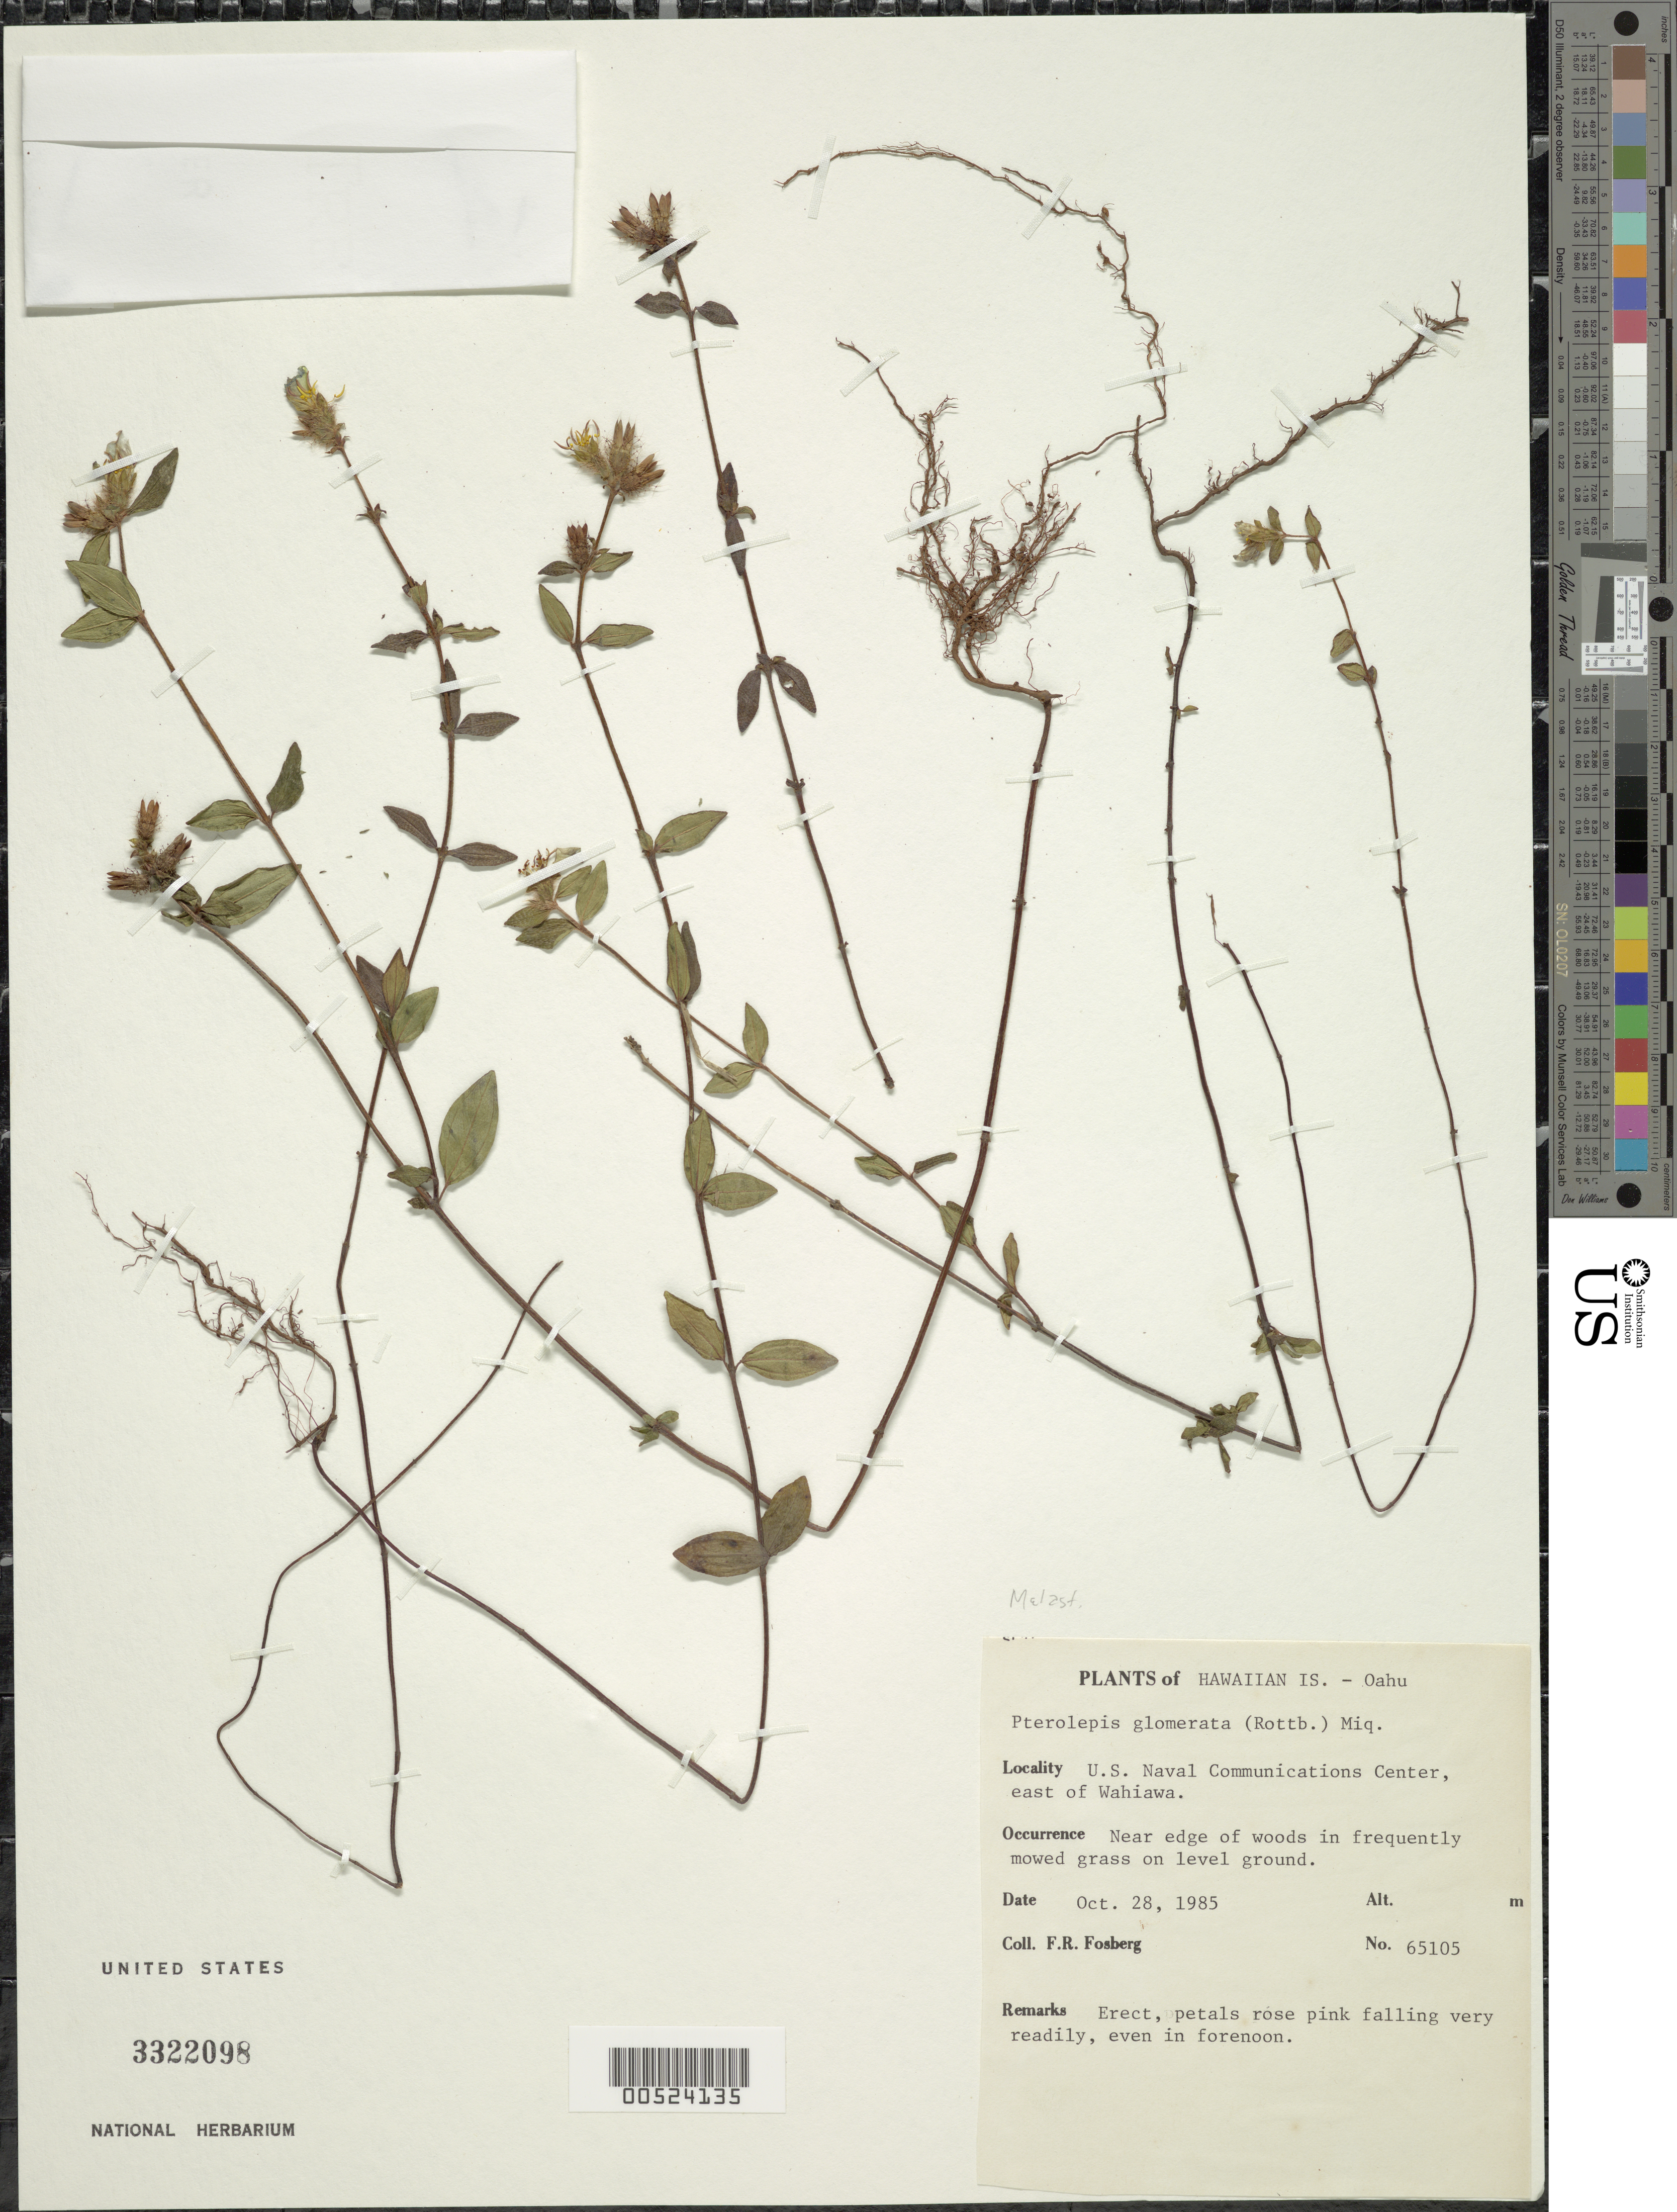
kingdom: Plantae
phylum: Tracheophyta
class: Magnoliopsida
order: Myrtales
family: Melastomataceae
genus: Pterolepis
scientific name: Pterolepis glomerata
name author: (Rottb.) Miq.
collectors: F. R. Fosberg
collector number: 65105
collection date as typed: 28 Oct 1985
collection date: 1985-10-28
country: United States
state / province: Hawaii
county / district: Honolulu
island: Oahu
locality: U.S. Naval Communications Center, E of Wahiawa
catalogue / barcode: US 3322098